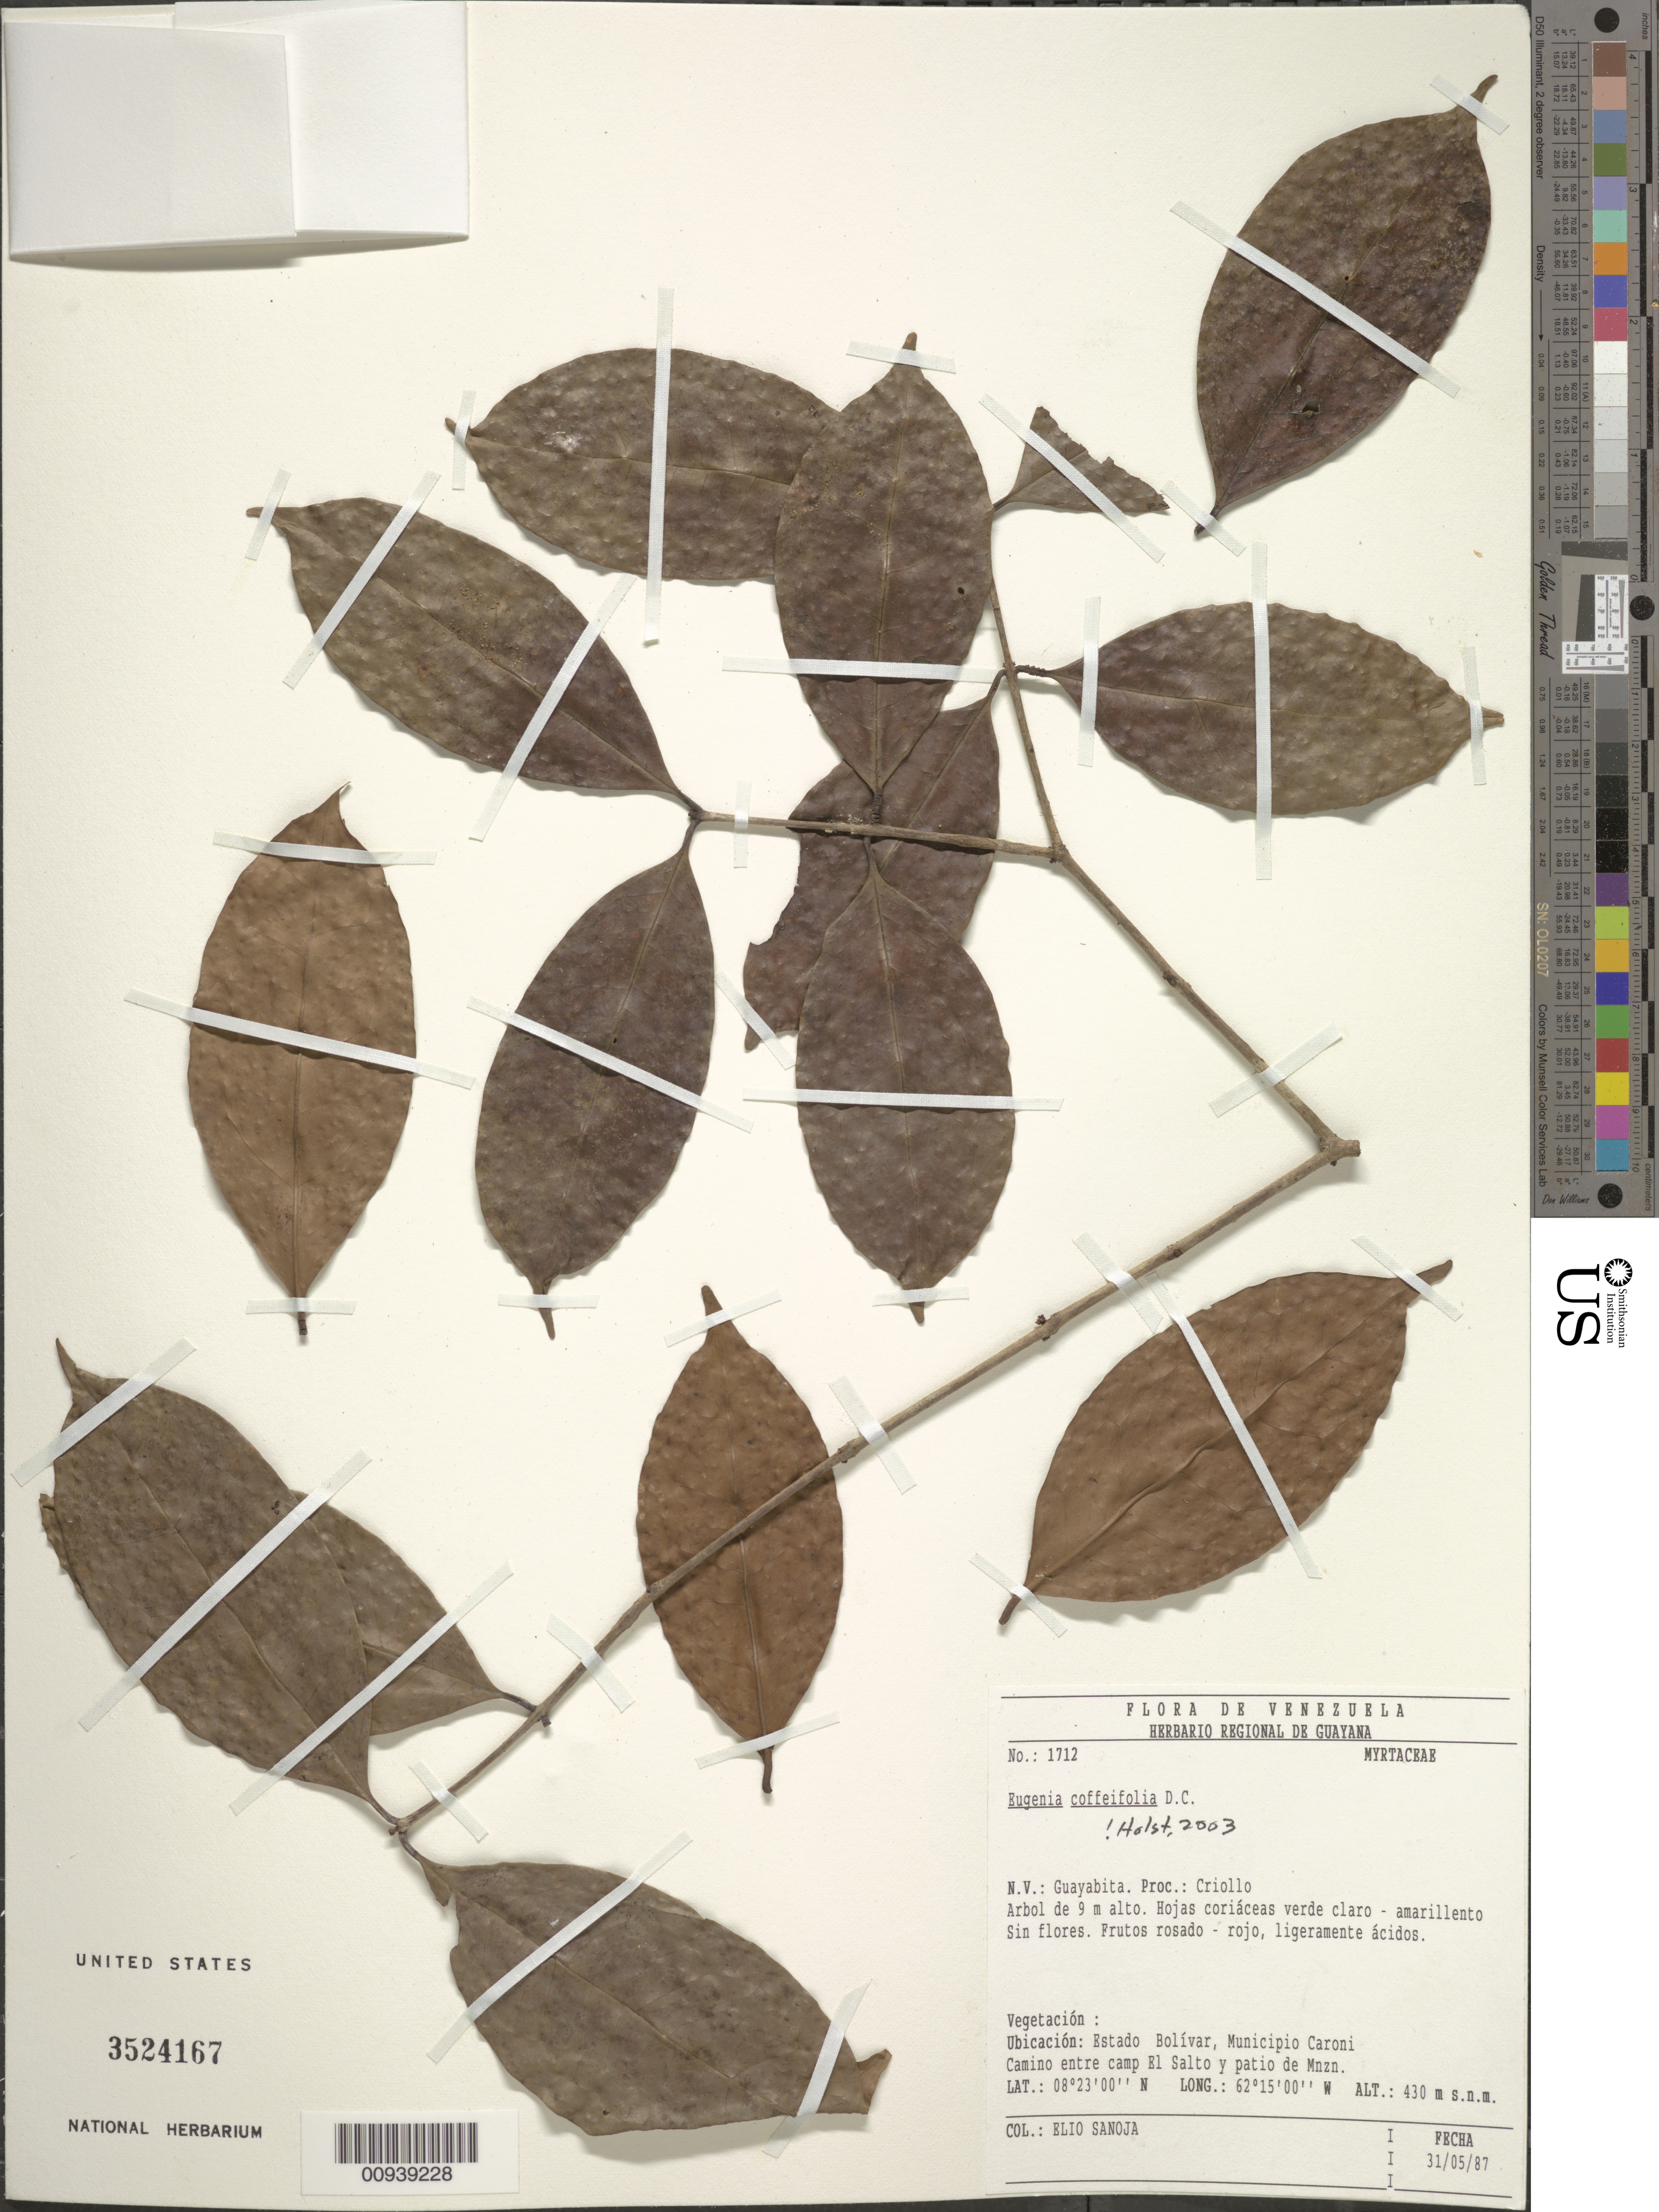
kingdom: Plantae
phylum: Tracheophyta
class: Magnoliopsida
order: Myrtales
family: Myrtaceae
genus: Eugenia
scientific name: Eugenia sinemariensis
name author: Aubl.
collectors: E. Sanoja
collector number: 1712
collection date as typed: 31-May-87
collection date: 1987-05-31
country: Venezuela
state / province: Bolívar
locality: Mun. Caroni, camino entre camp El Salto y patio de Mnzn.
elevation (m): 430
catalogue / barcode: US 3524167